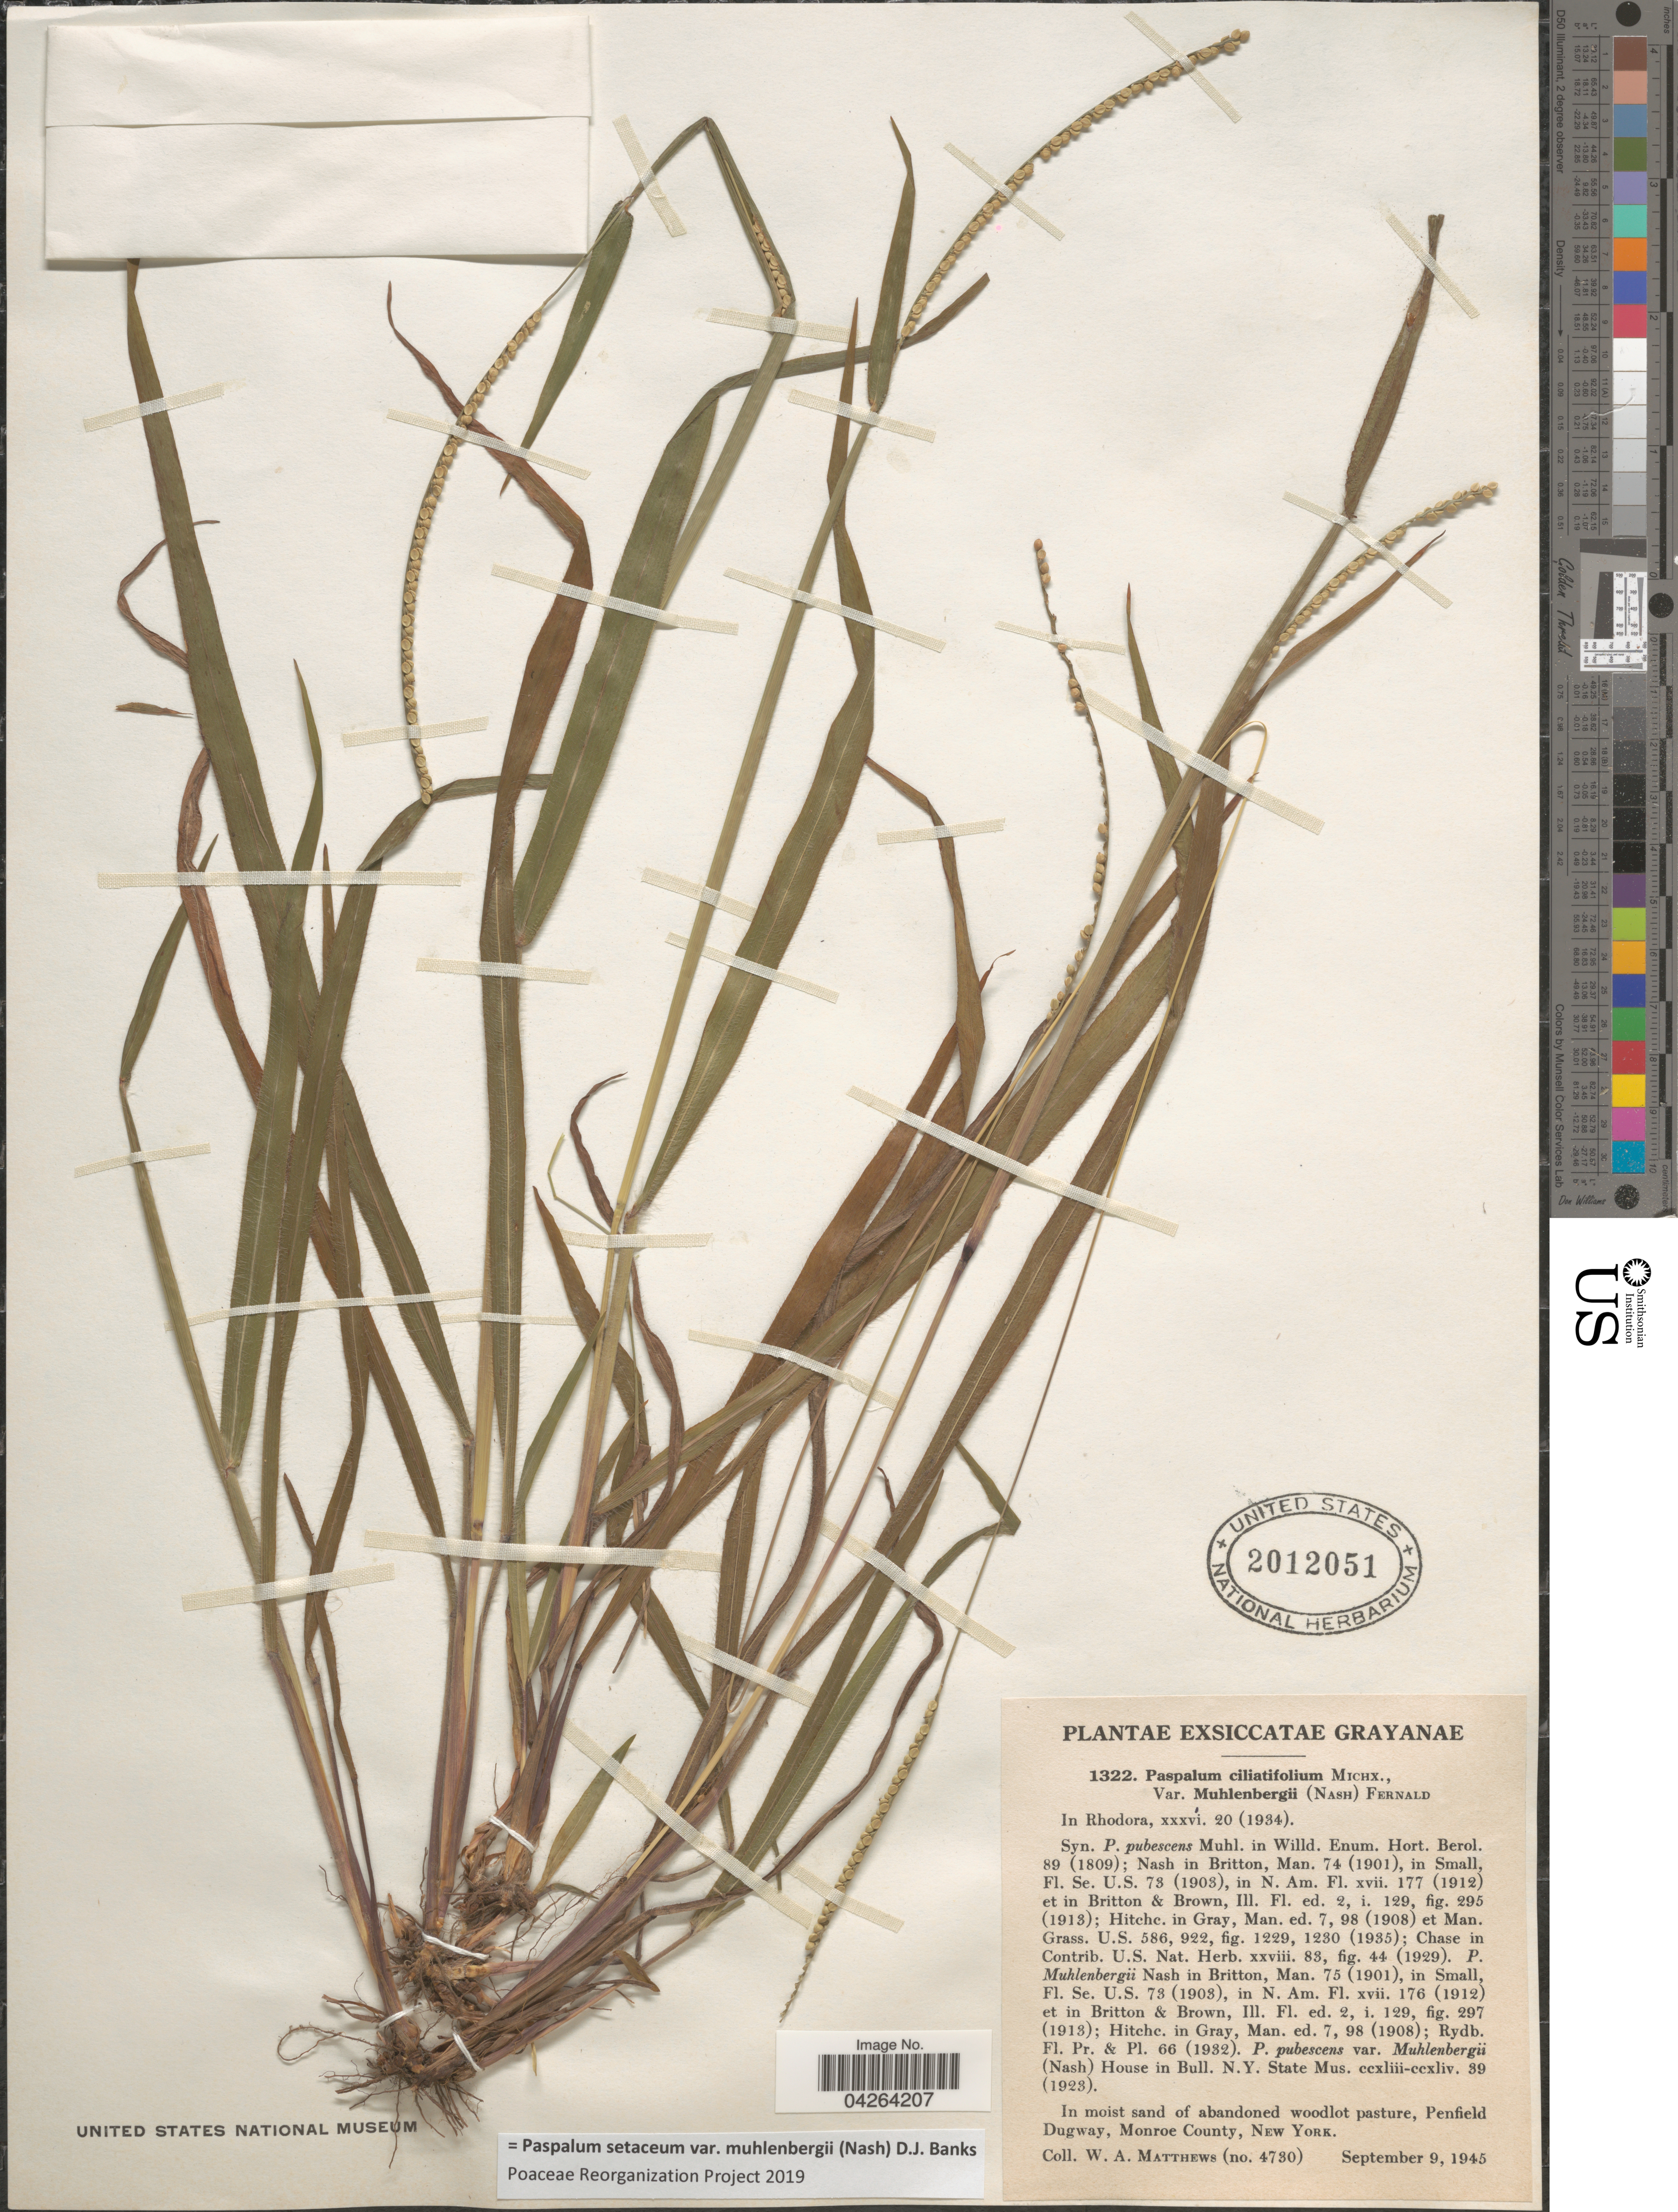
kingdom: Plantae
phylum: Tracheophyta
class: Liliopsida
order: Poales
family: Poaceae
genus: Paspalum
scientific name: Paspalum setaceum var. muhlenbergii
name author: (Nash) D.J. Banks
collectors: W. Matthews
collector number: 4730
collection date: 1945-09-09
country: United States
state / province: New York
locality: In moist sand of abandoned woodlot pasture, Penfield Dugway, Monroe County.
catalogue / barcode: US 2012051